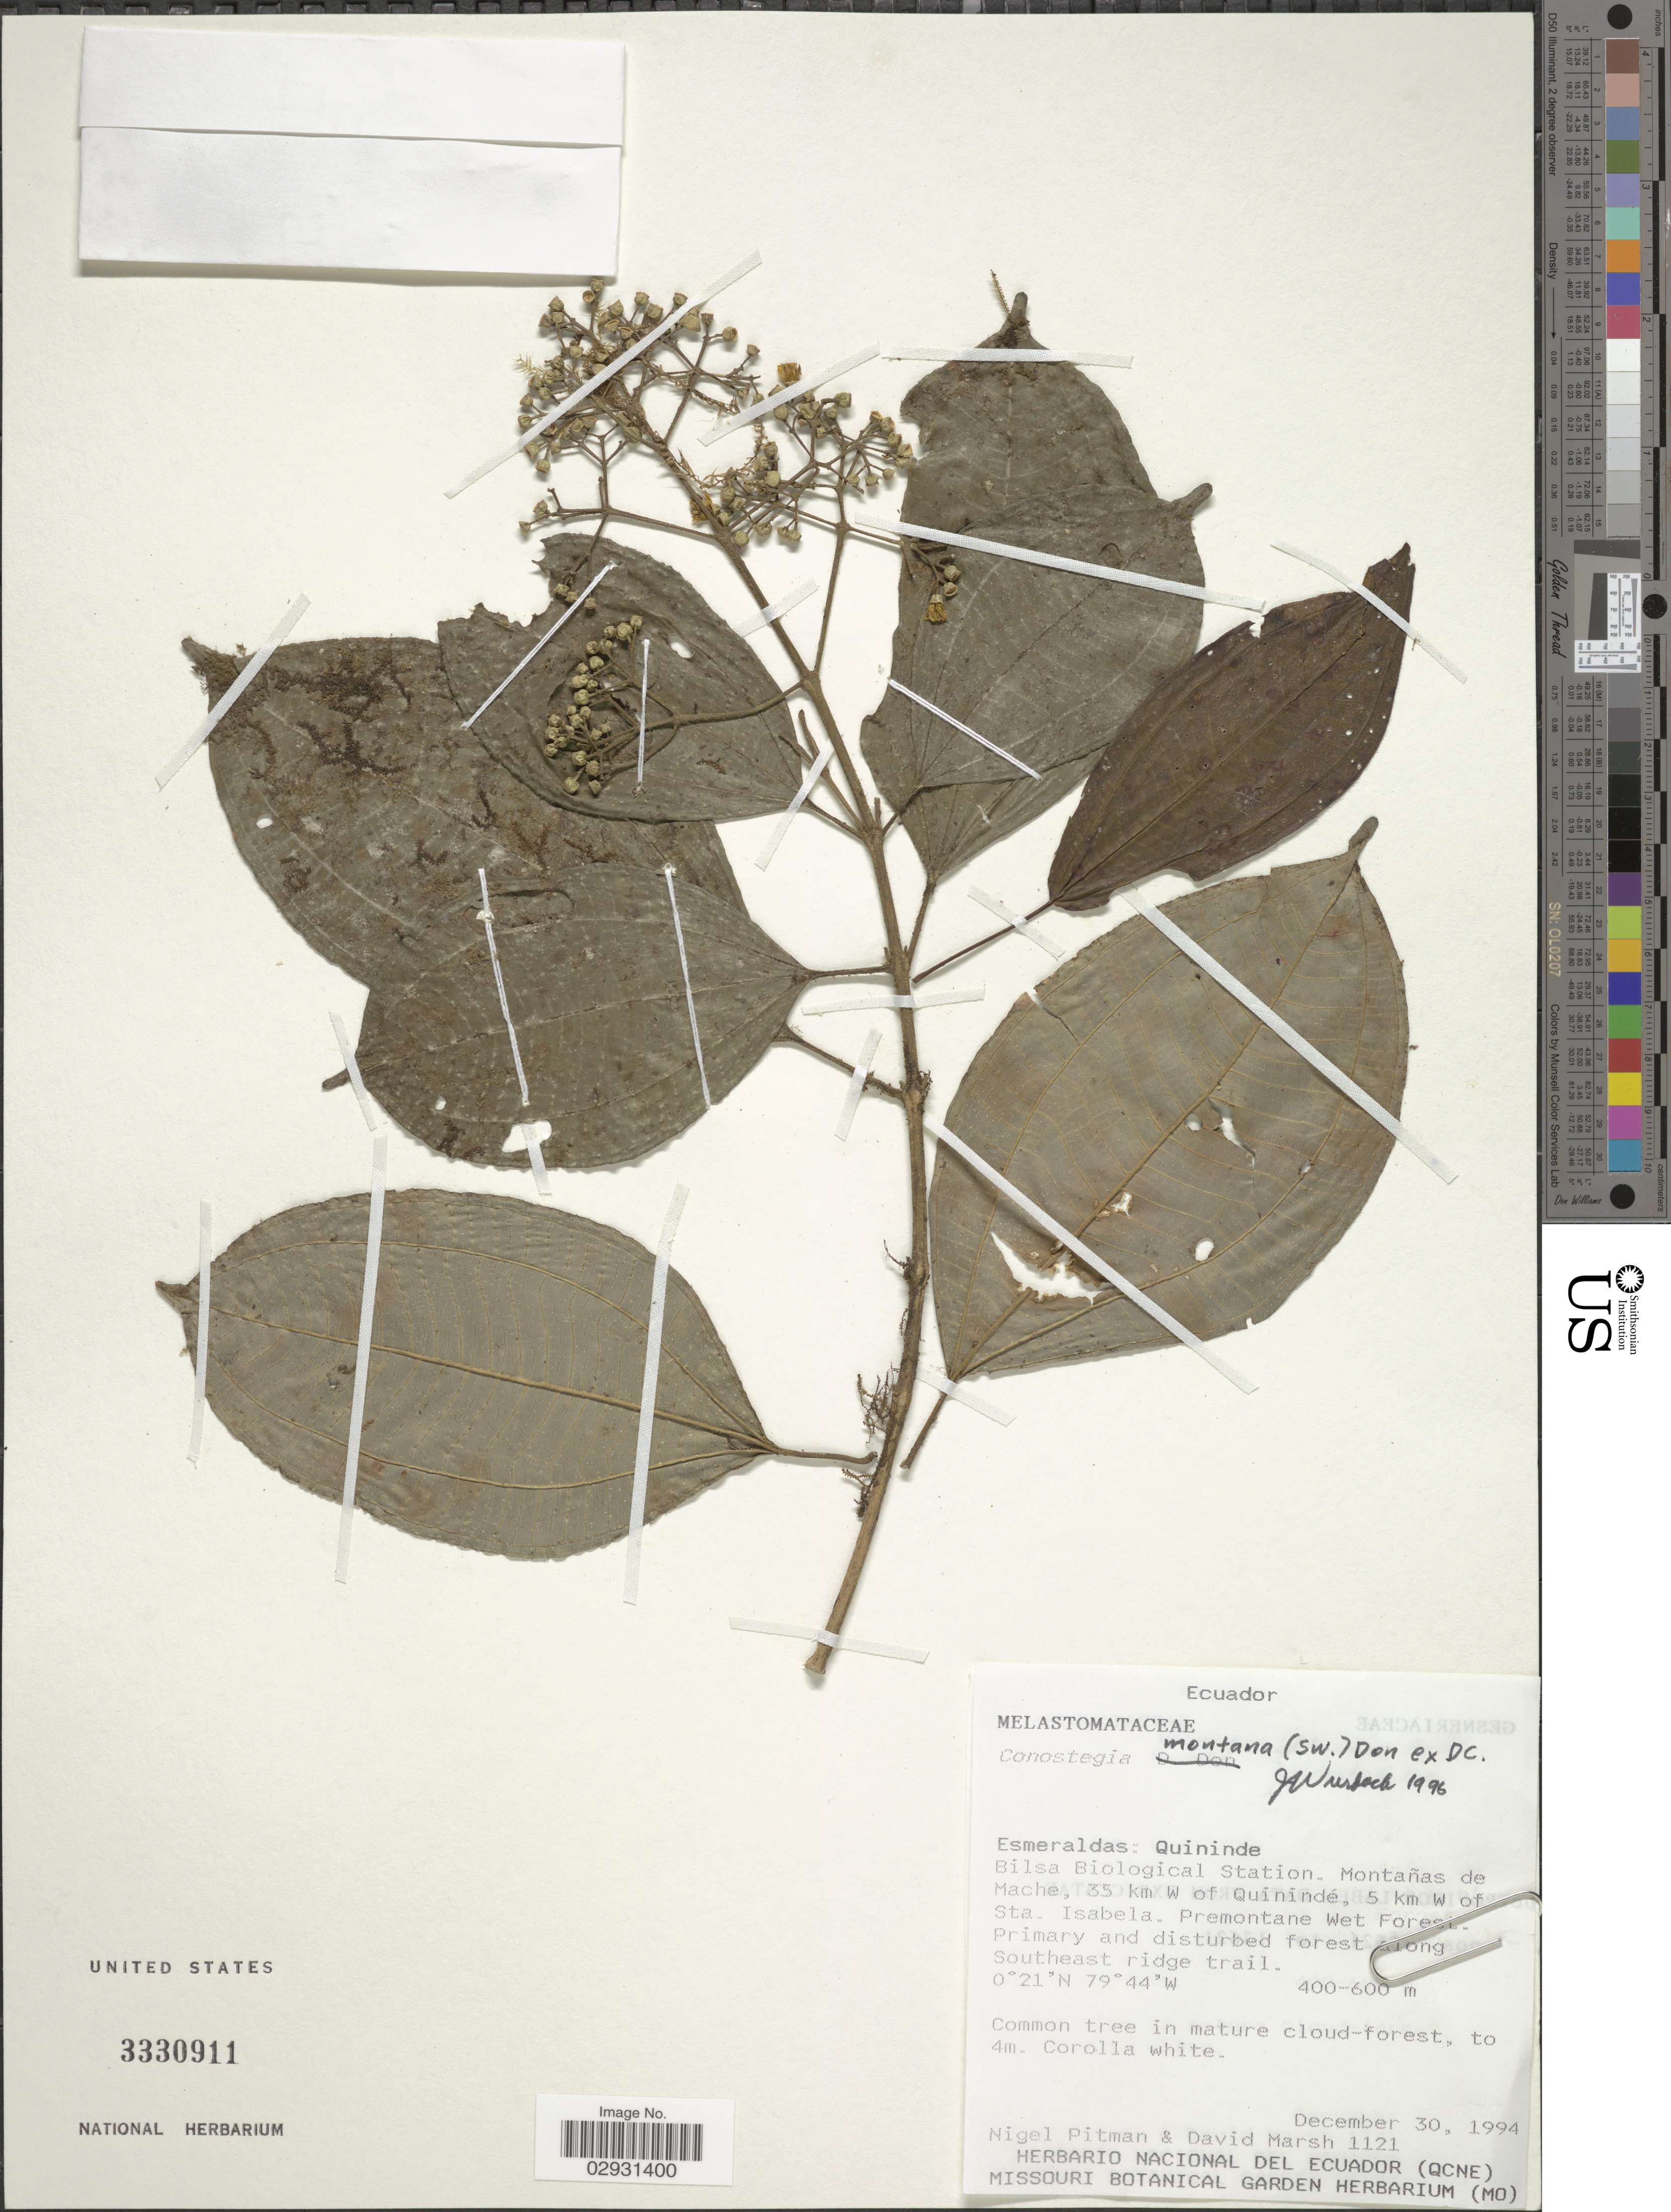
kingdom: Plantae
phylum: Tracheophyta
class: Magnoliopsida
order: Myrtales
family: Melastomataceae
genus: Conostegia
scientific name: Conostegia montana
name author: (Sw.) D. Don ex DC.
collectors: N. Pitman & D. Marsh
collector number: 1121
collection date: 1994-12-30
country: Ecuador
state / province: Esmeraldas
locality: Quininde. Bilsa Biological Station. Montañas de Mache, 35 km W of Quinindé, 5 km W of Sta. Isabela. Premontane Wet Forest. Primary and disturbed forest along Southeast ridge trail.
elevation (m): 400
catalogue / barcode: US 3330911